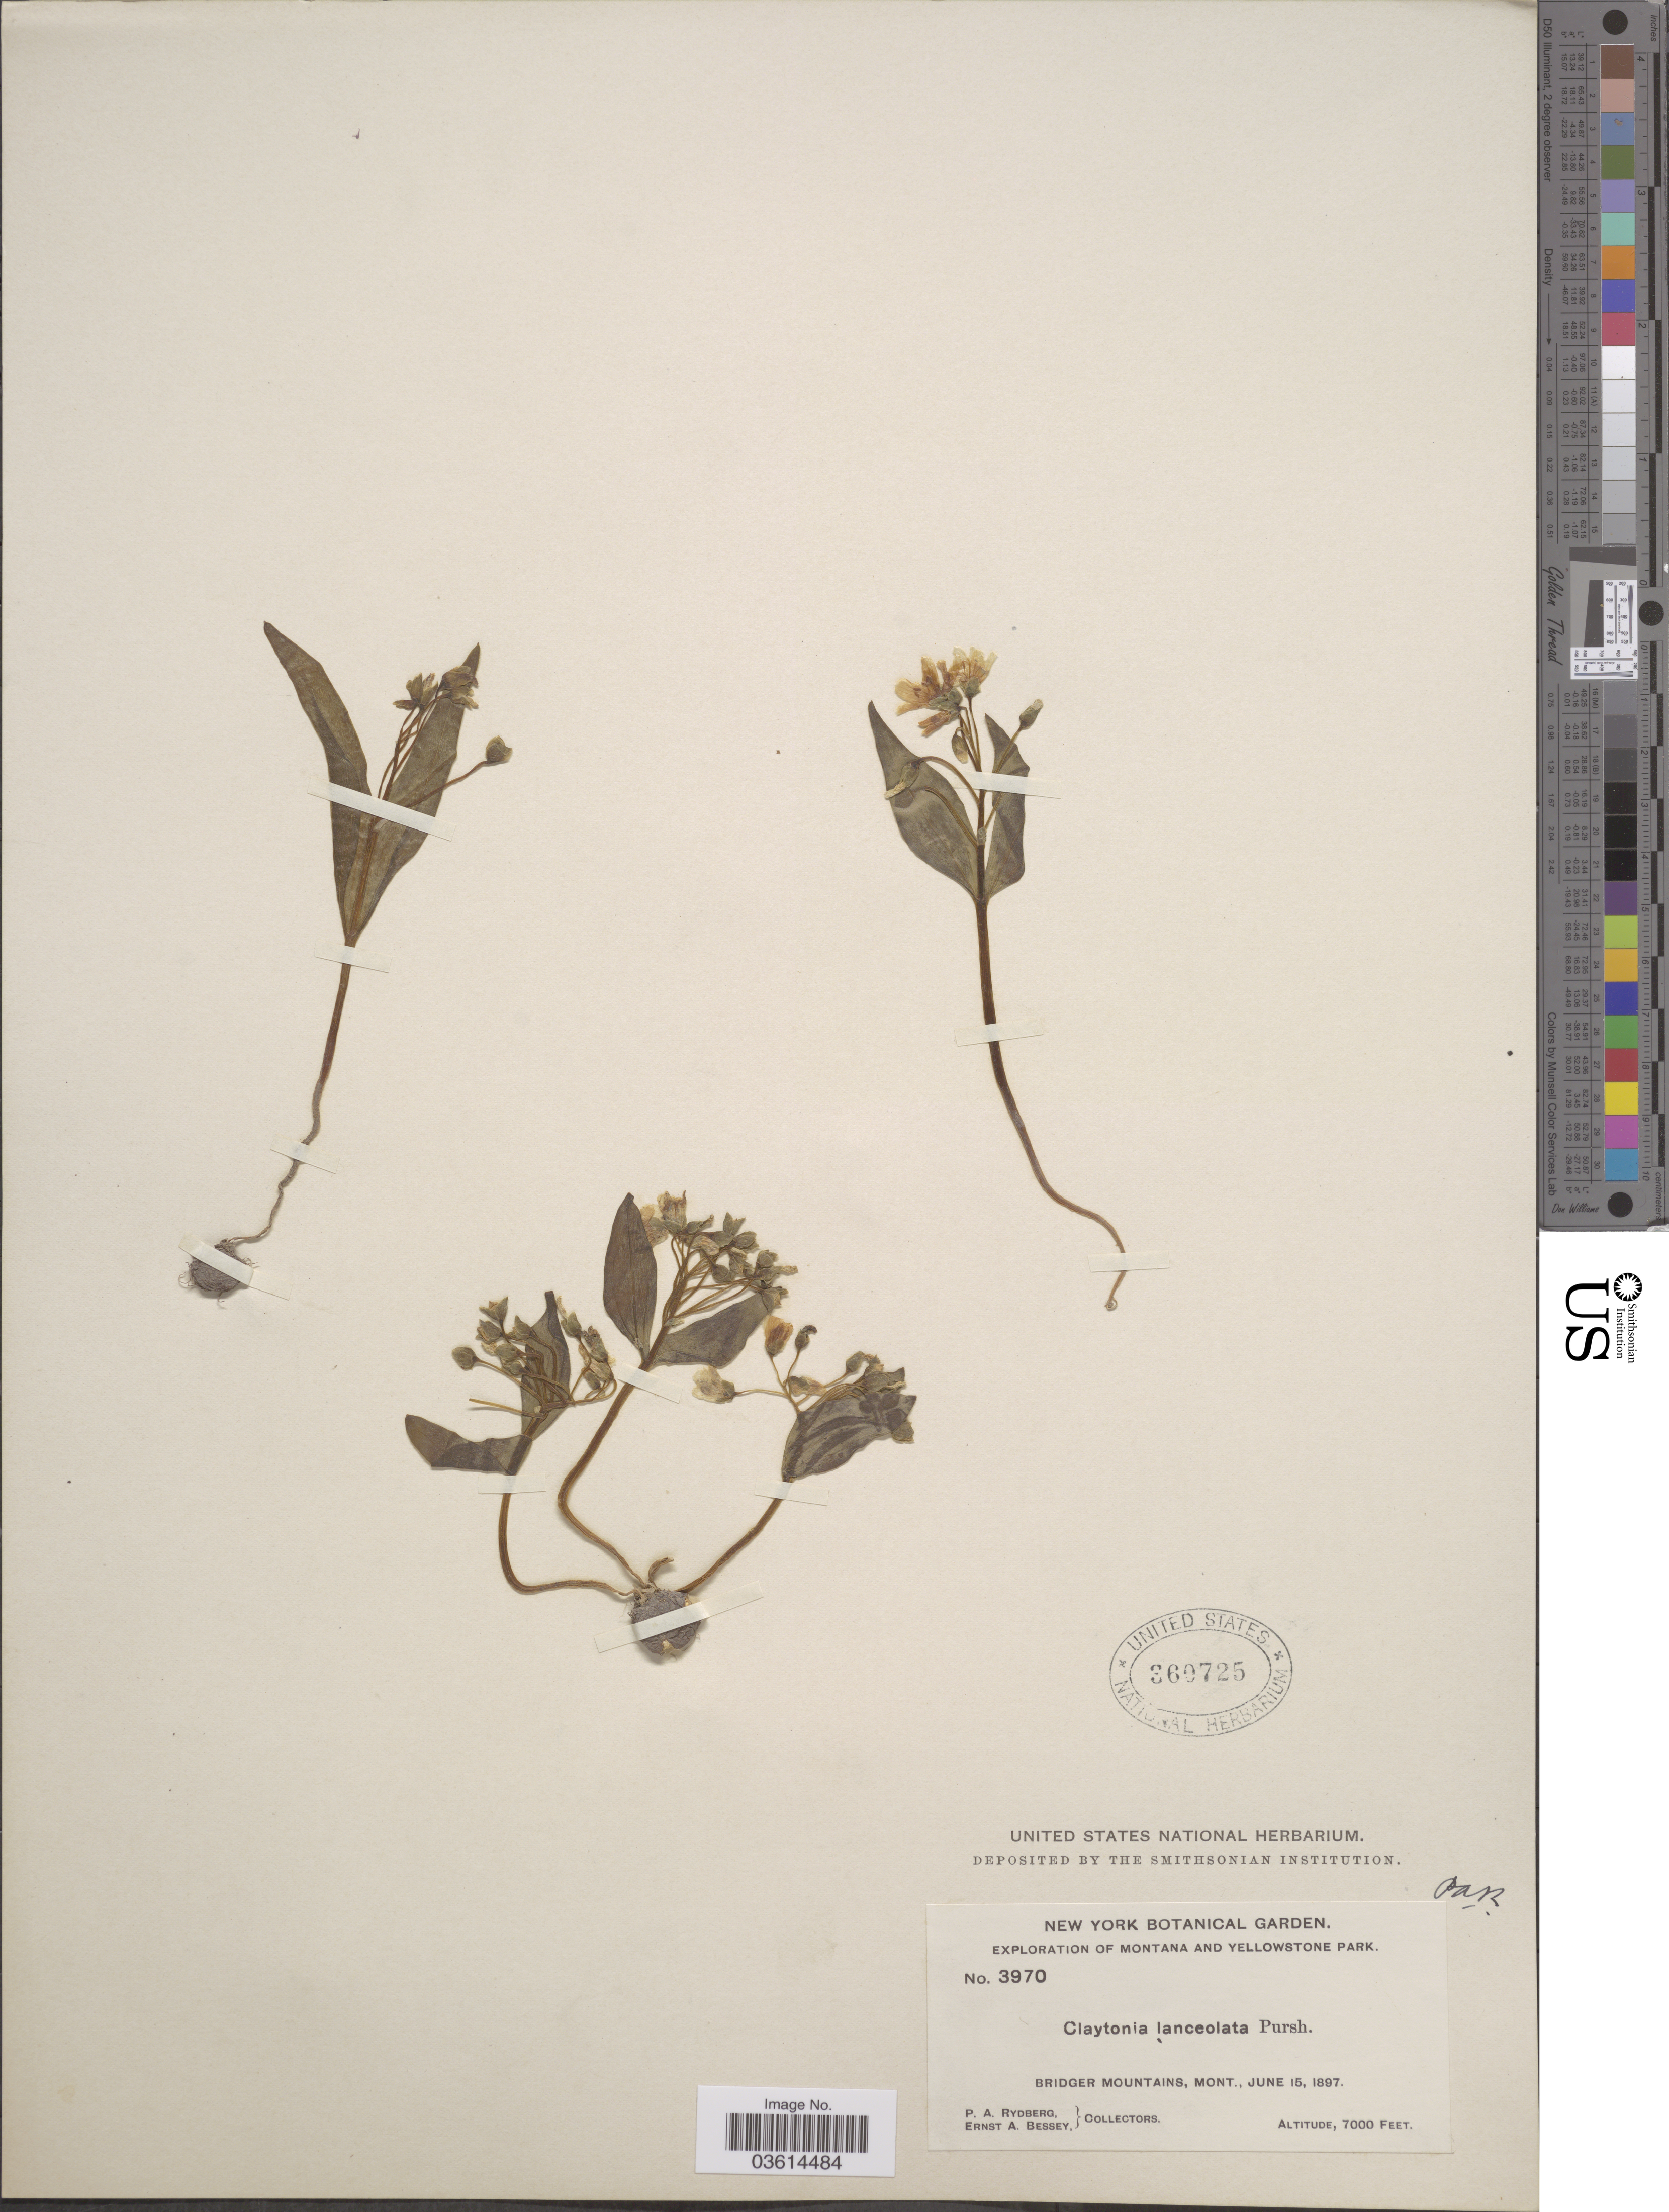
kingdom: Plantae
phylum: Tracheophyta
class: Magnoliopsida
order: Caryophyllales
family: Montiaceae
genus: Claytonia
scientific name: Claytonia lanceolata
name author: Pursh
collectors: P. A. Rydberg & E. A. Bessey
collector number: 3970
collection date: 1897-06-15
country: United States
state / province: Montana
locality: Yellowstone Park. Bridger Mountains.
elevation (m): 2134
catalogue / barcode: US 360725